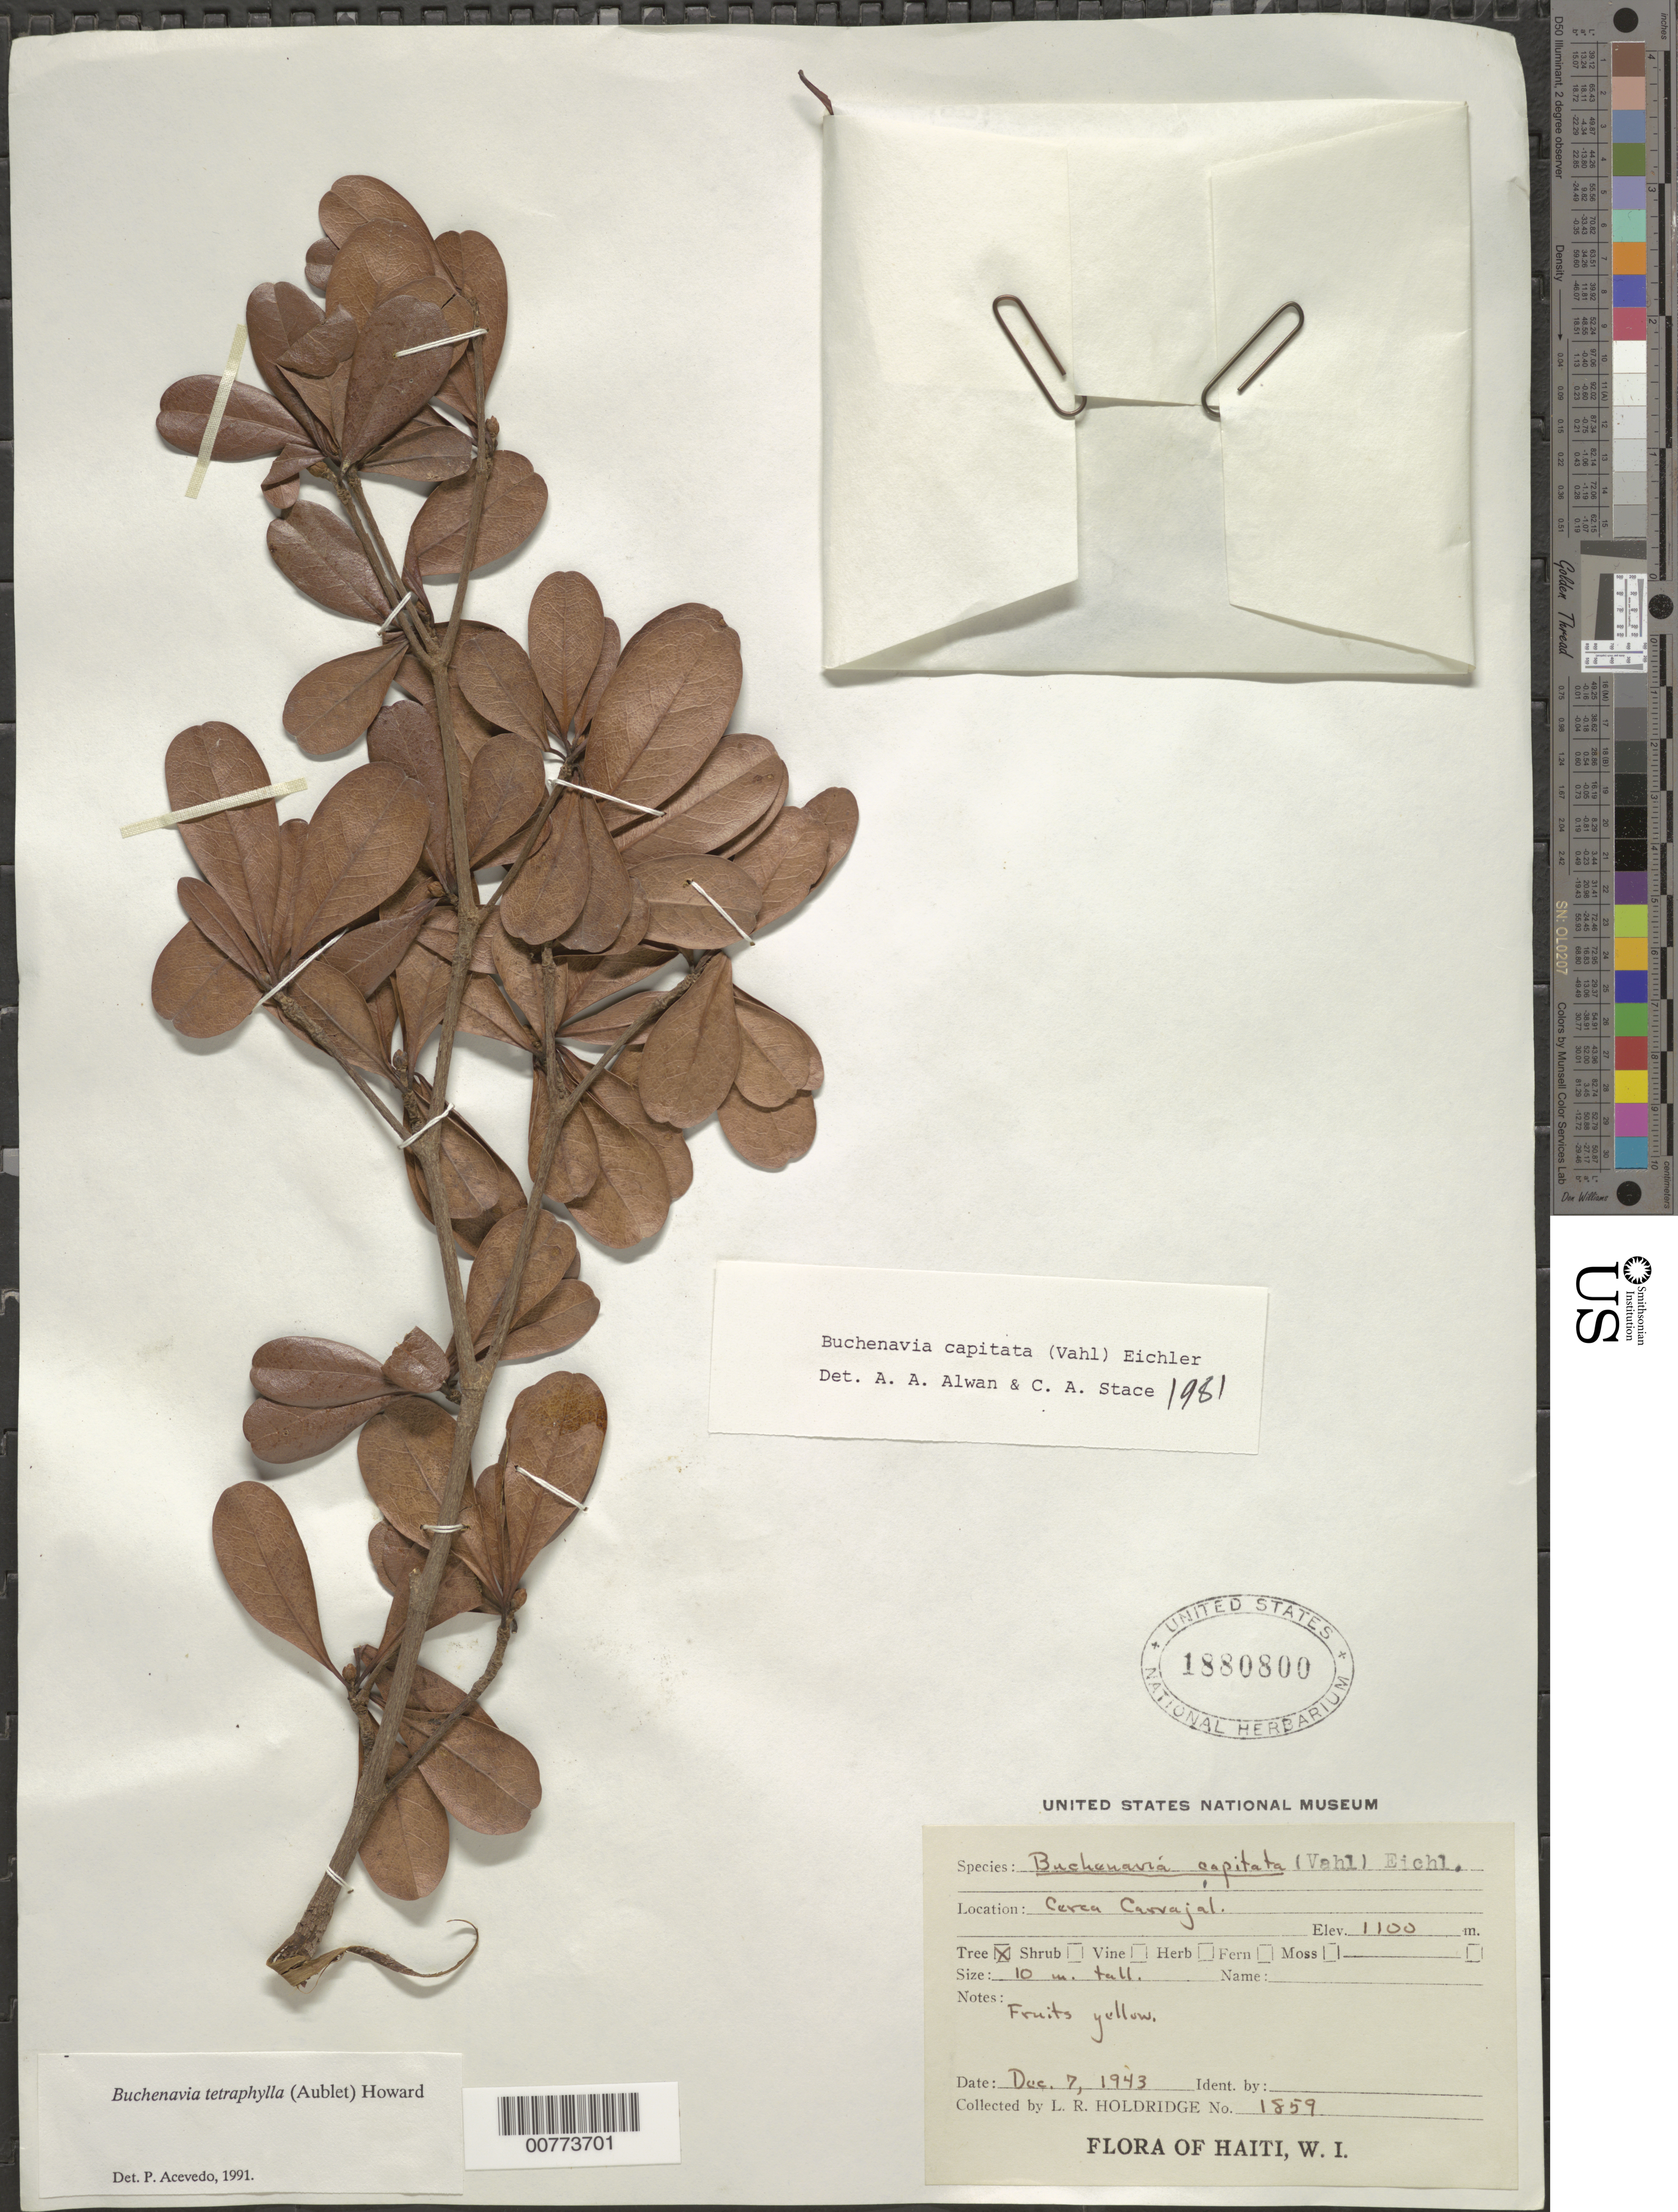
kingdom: Plantae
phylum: Tracheophyta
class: Magnoliopsida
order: Myrtales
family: Combretaceae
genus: Terminalia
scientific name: Terminalia tetraphylla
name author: (Aubl.) Gere & Boatwr.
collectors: L. Holdridge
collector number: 1859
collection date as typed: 07 Dec 1943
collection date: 1943-12-07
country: Haiti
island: Hispaniola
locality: Cerca Carvajal.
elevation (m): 1100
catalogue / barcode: US 1880800